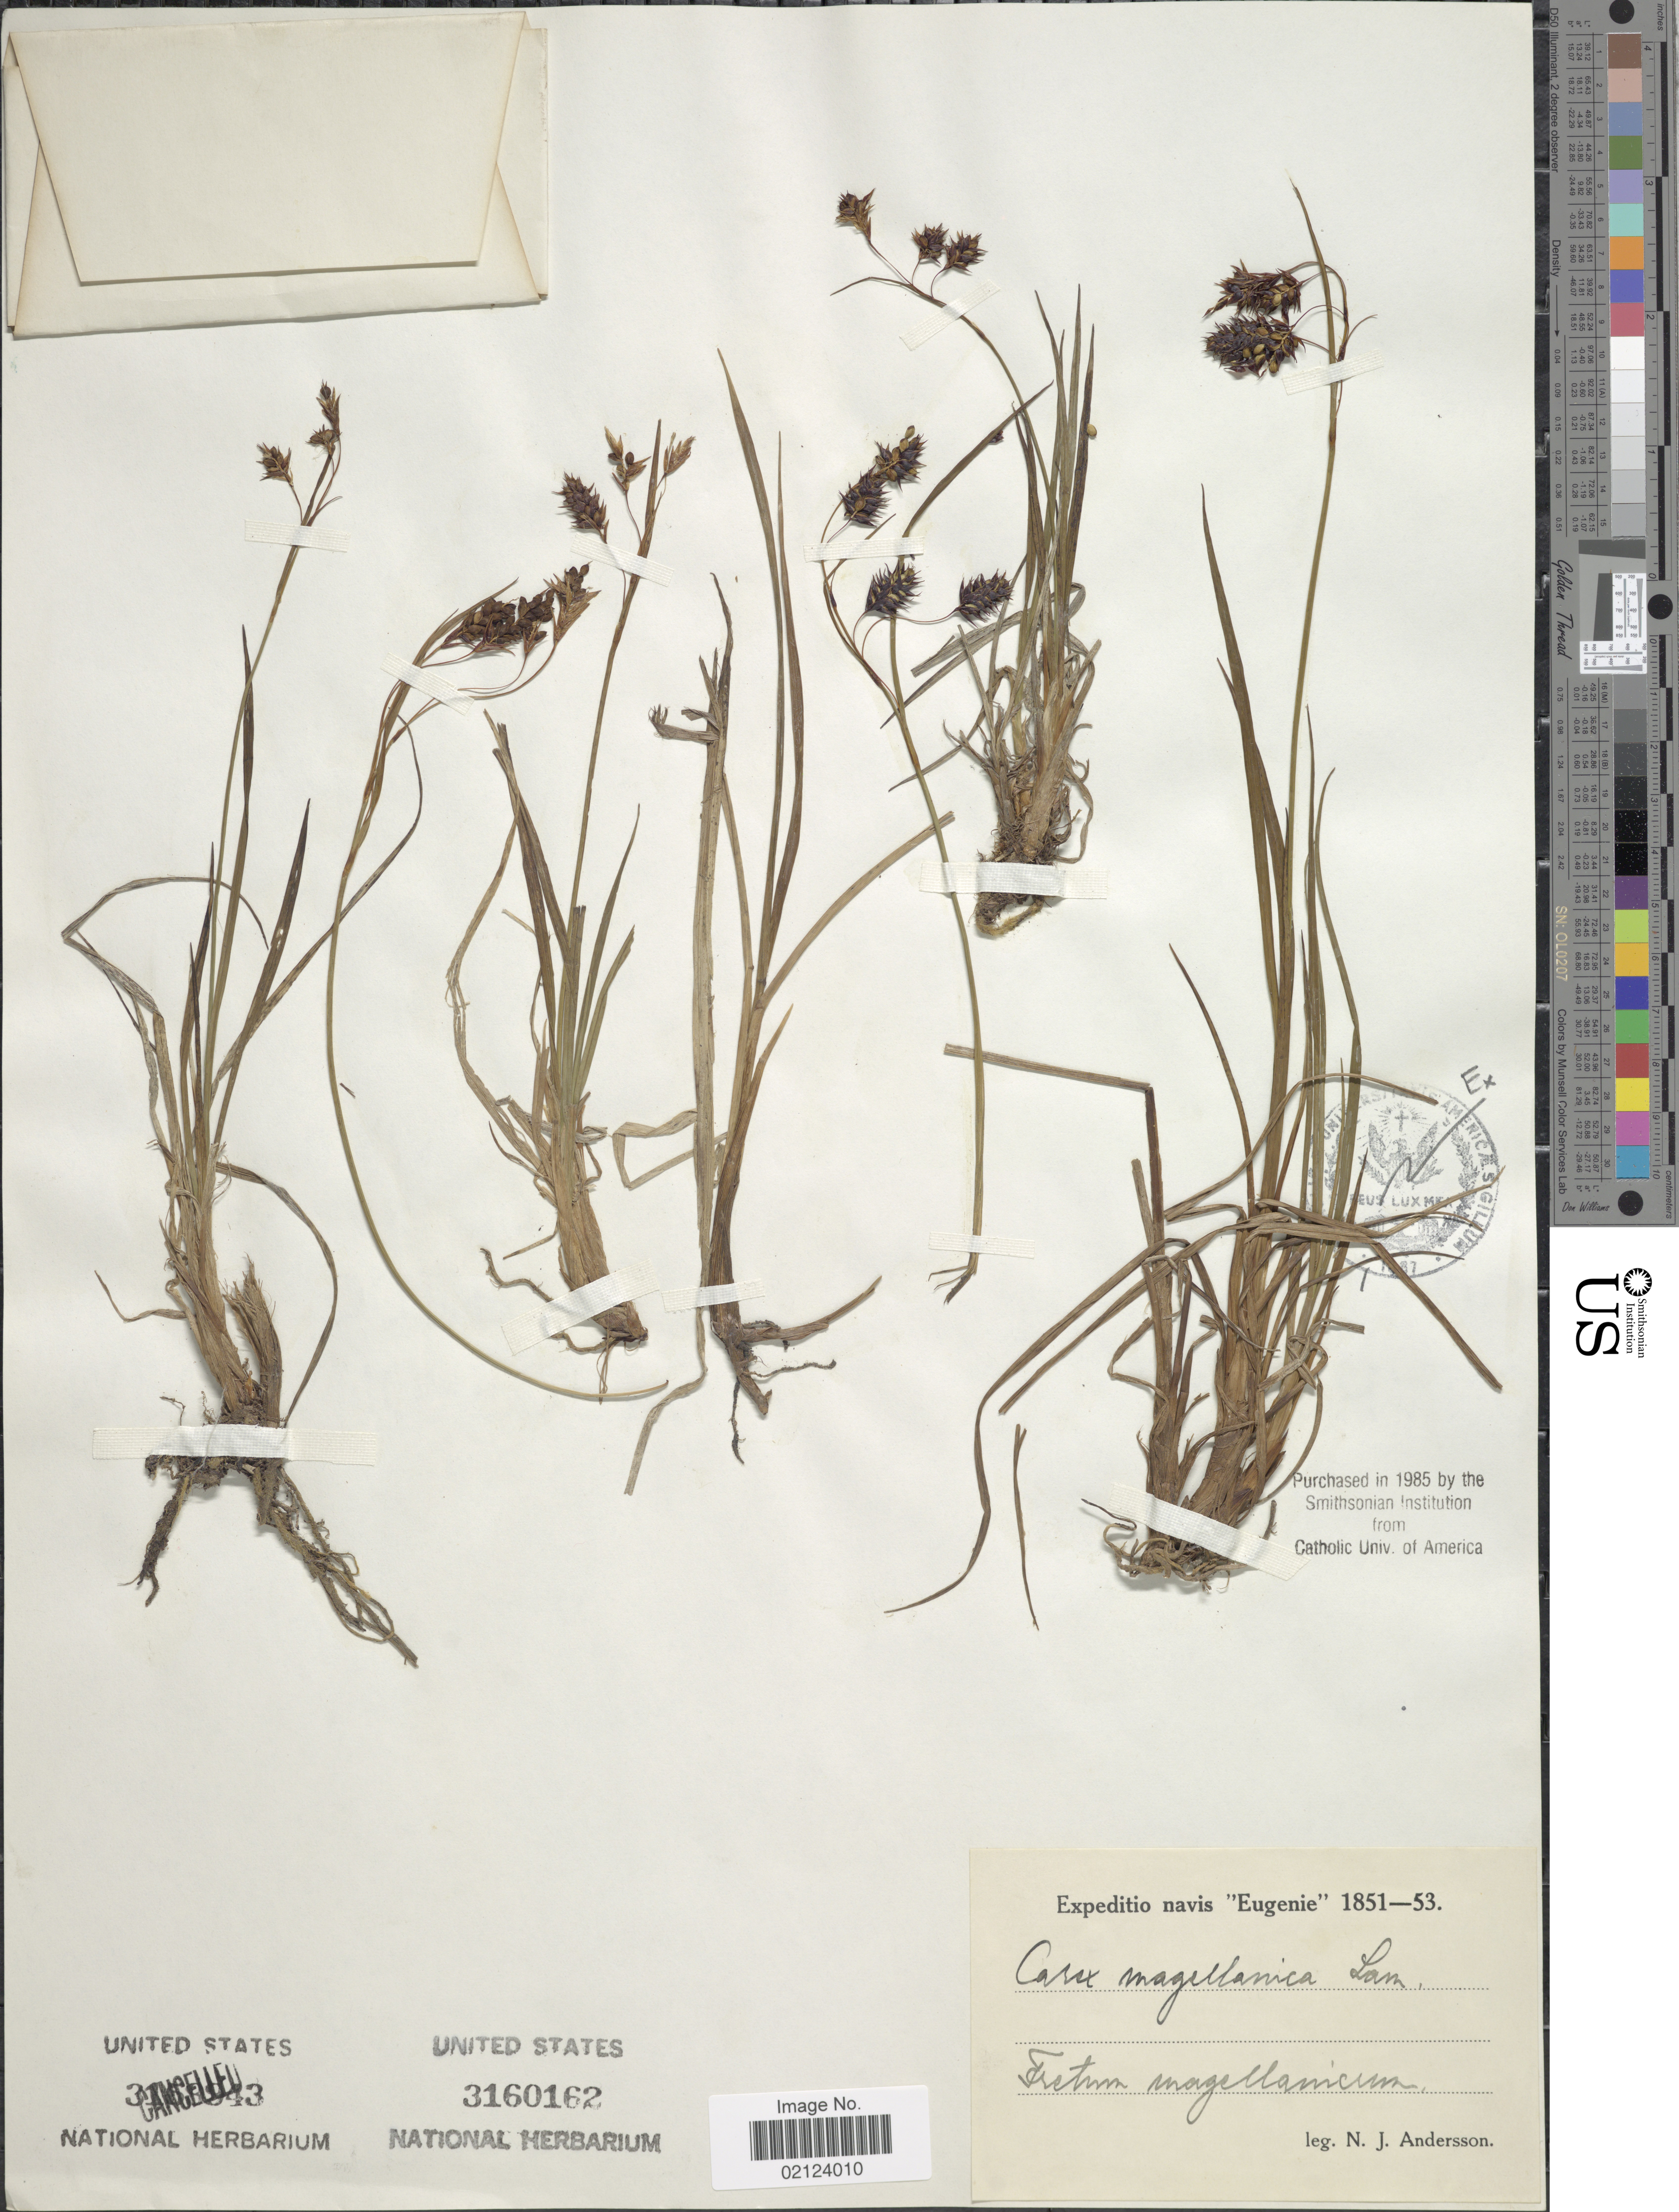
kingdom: Plantae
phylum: Tracheophyta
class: Liliopsida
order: Poales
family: Cyperaceae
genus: Carex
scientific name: Carex magellanica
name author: Lam.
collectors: N. J. Andersson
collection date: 1851/1853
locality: Eugenie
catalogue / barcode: US 3160162